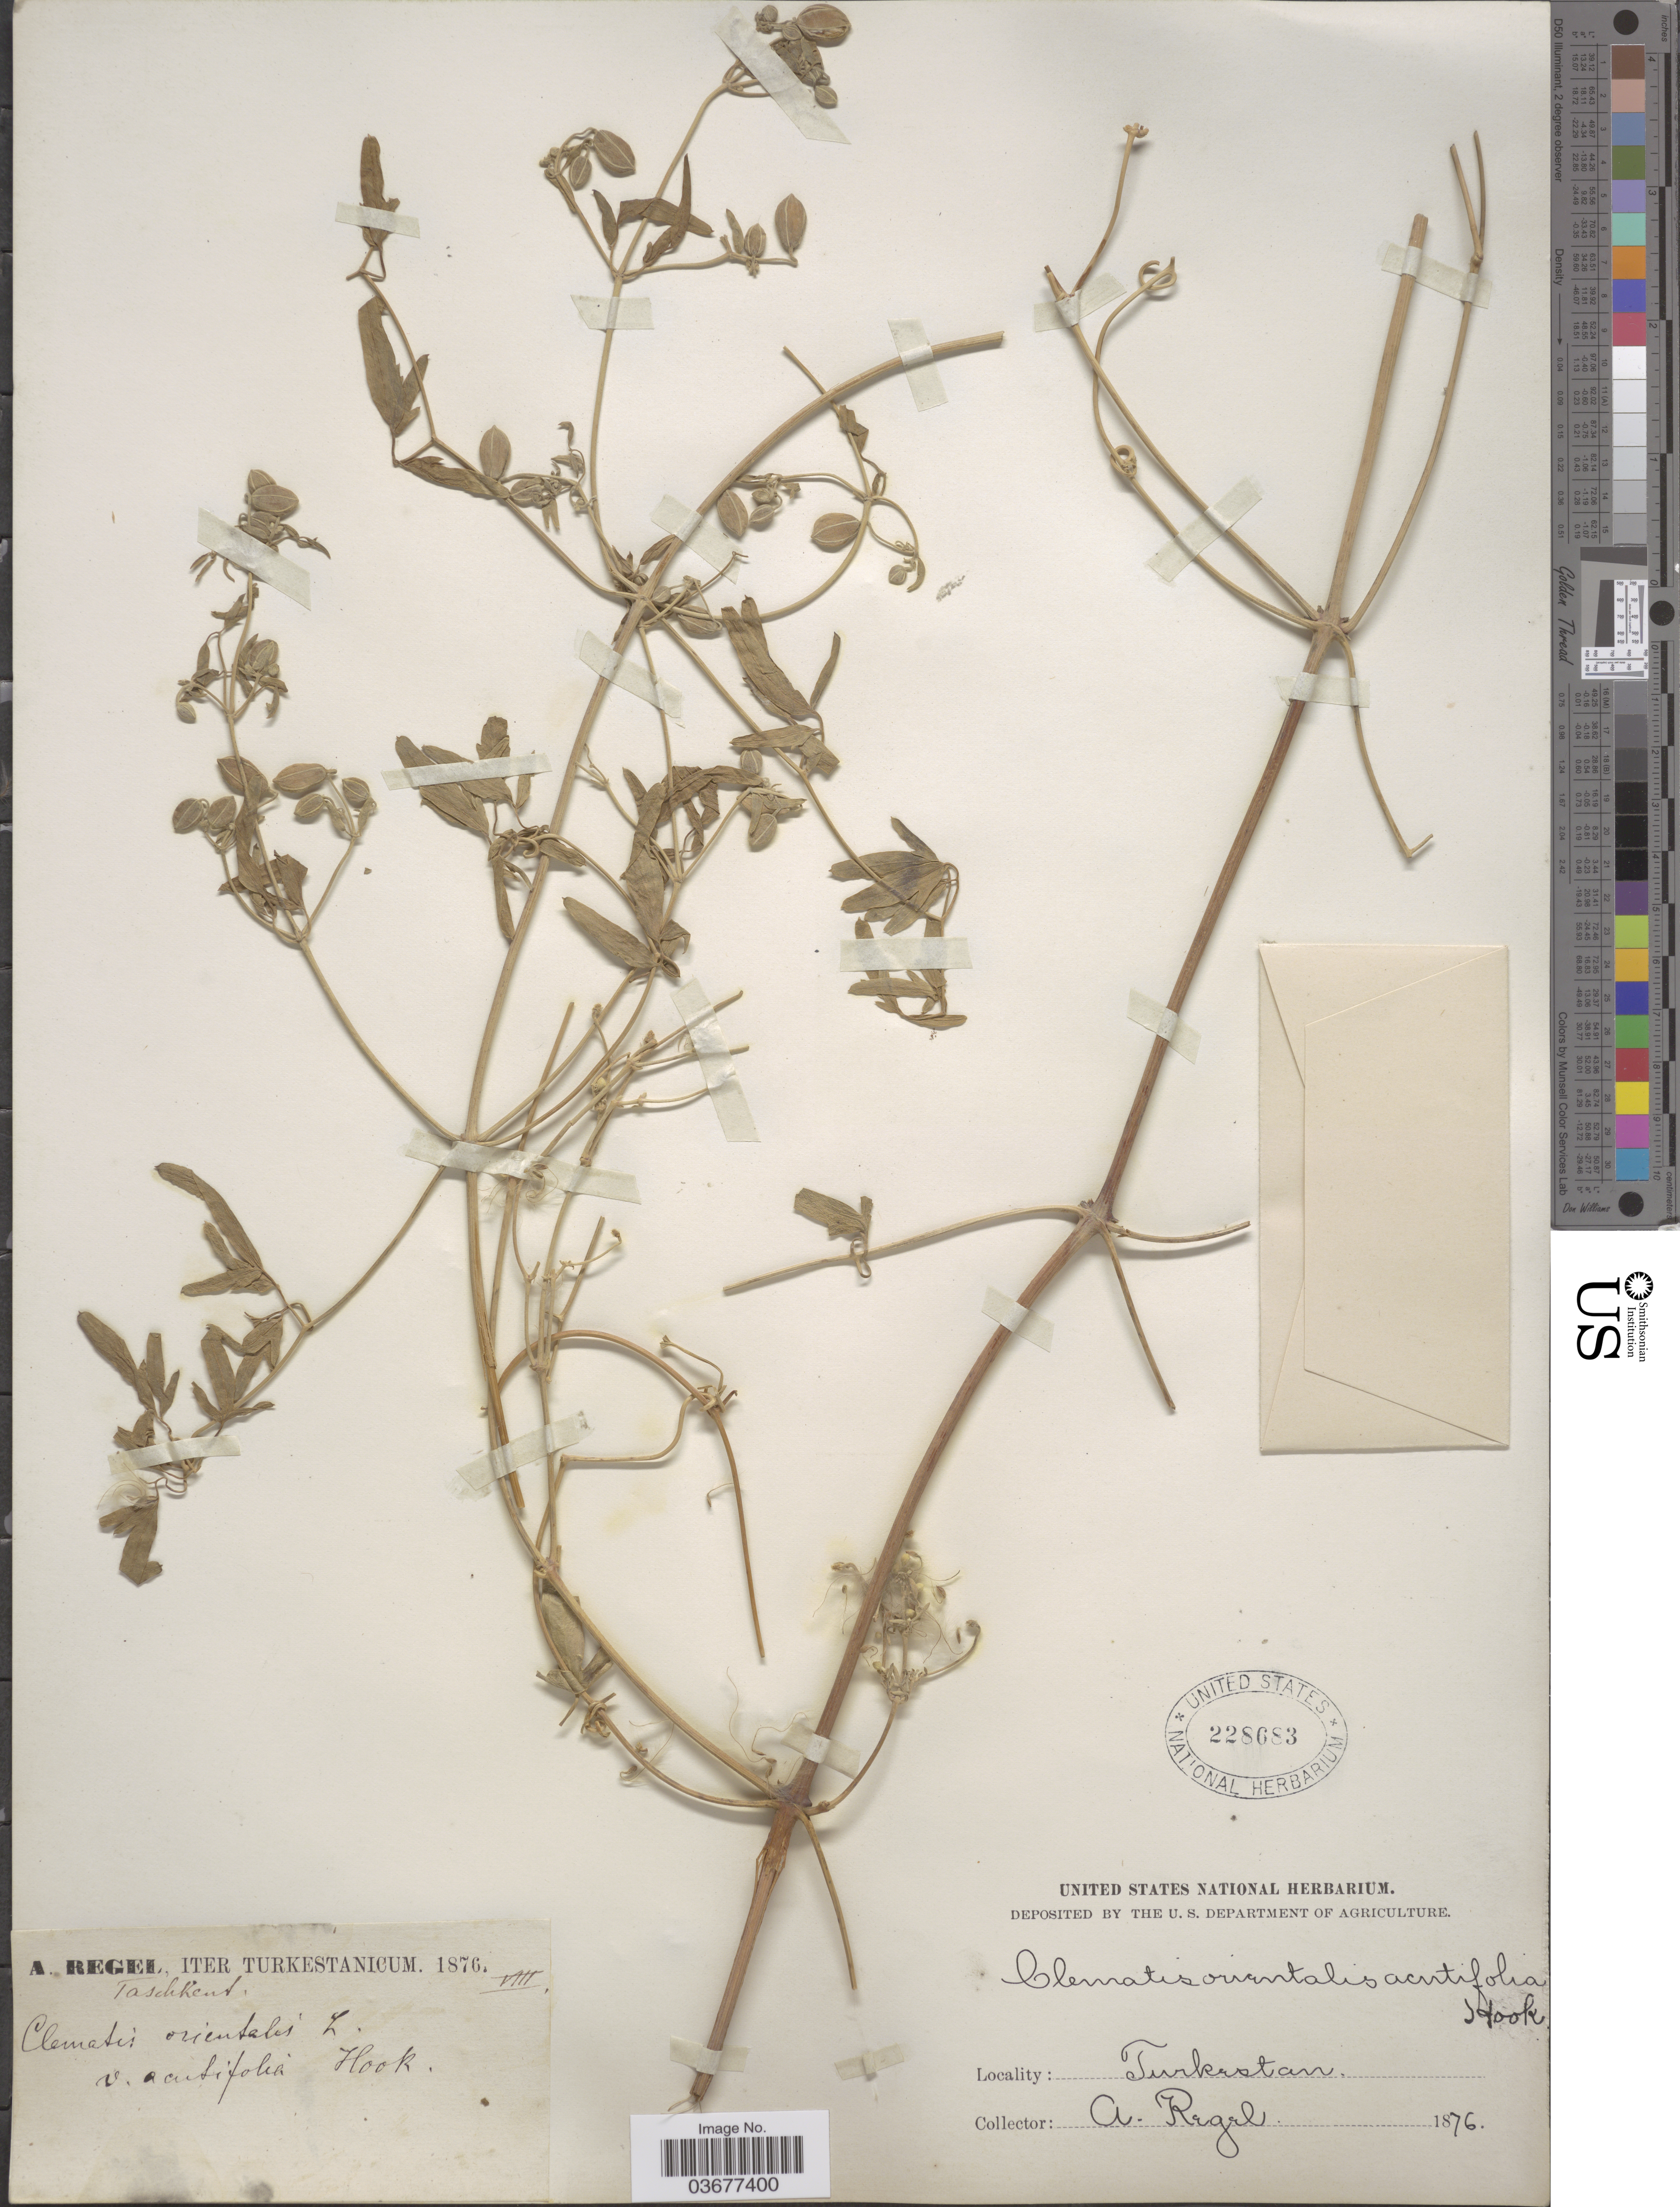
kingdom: Plantae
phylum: Tracheophyta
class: Magnoliopsida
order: Ranunculales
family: Ranunculaceae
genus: Clematis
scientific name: Clematis orientalis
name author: L.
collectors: A. Regel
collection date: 1876-08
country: Uzbekistan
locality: Iter Turkestanicum. Taschkent.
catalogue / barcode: US 228683